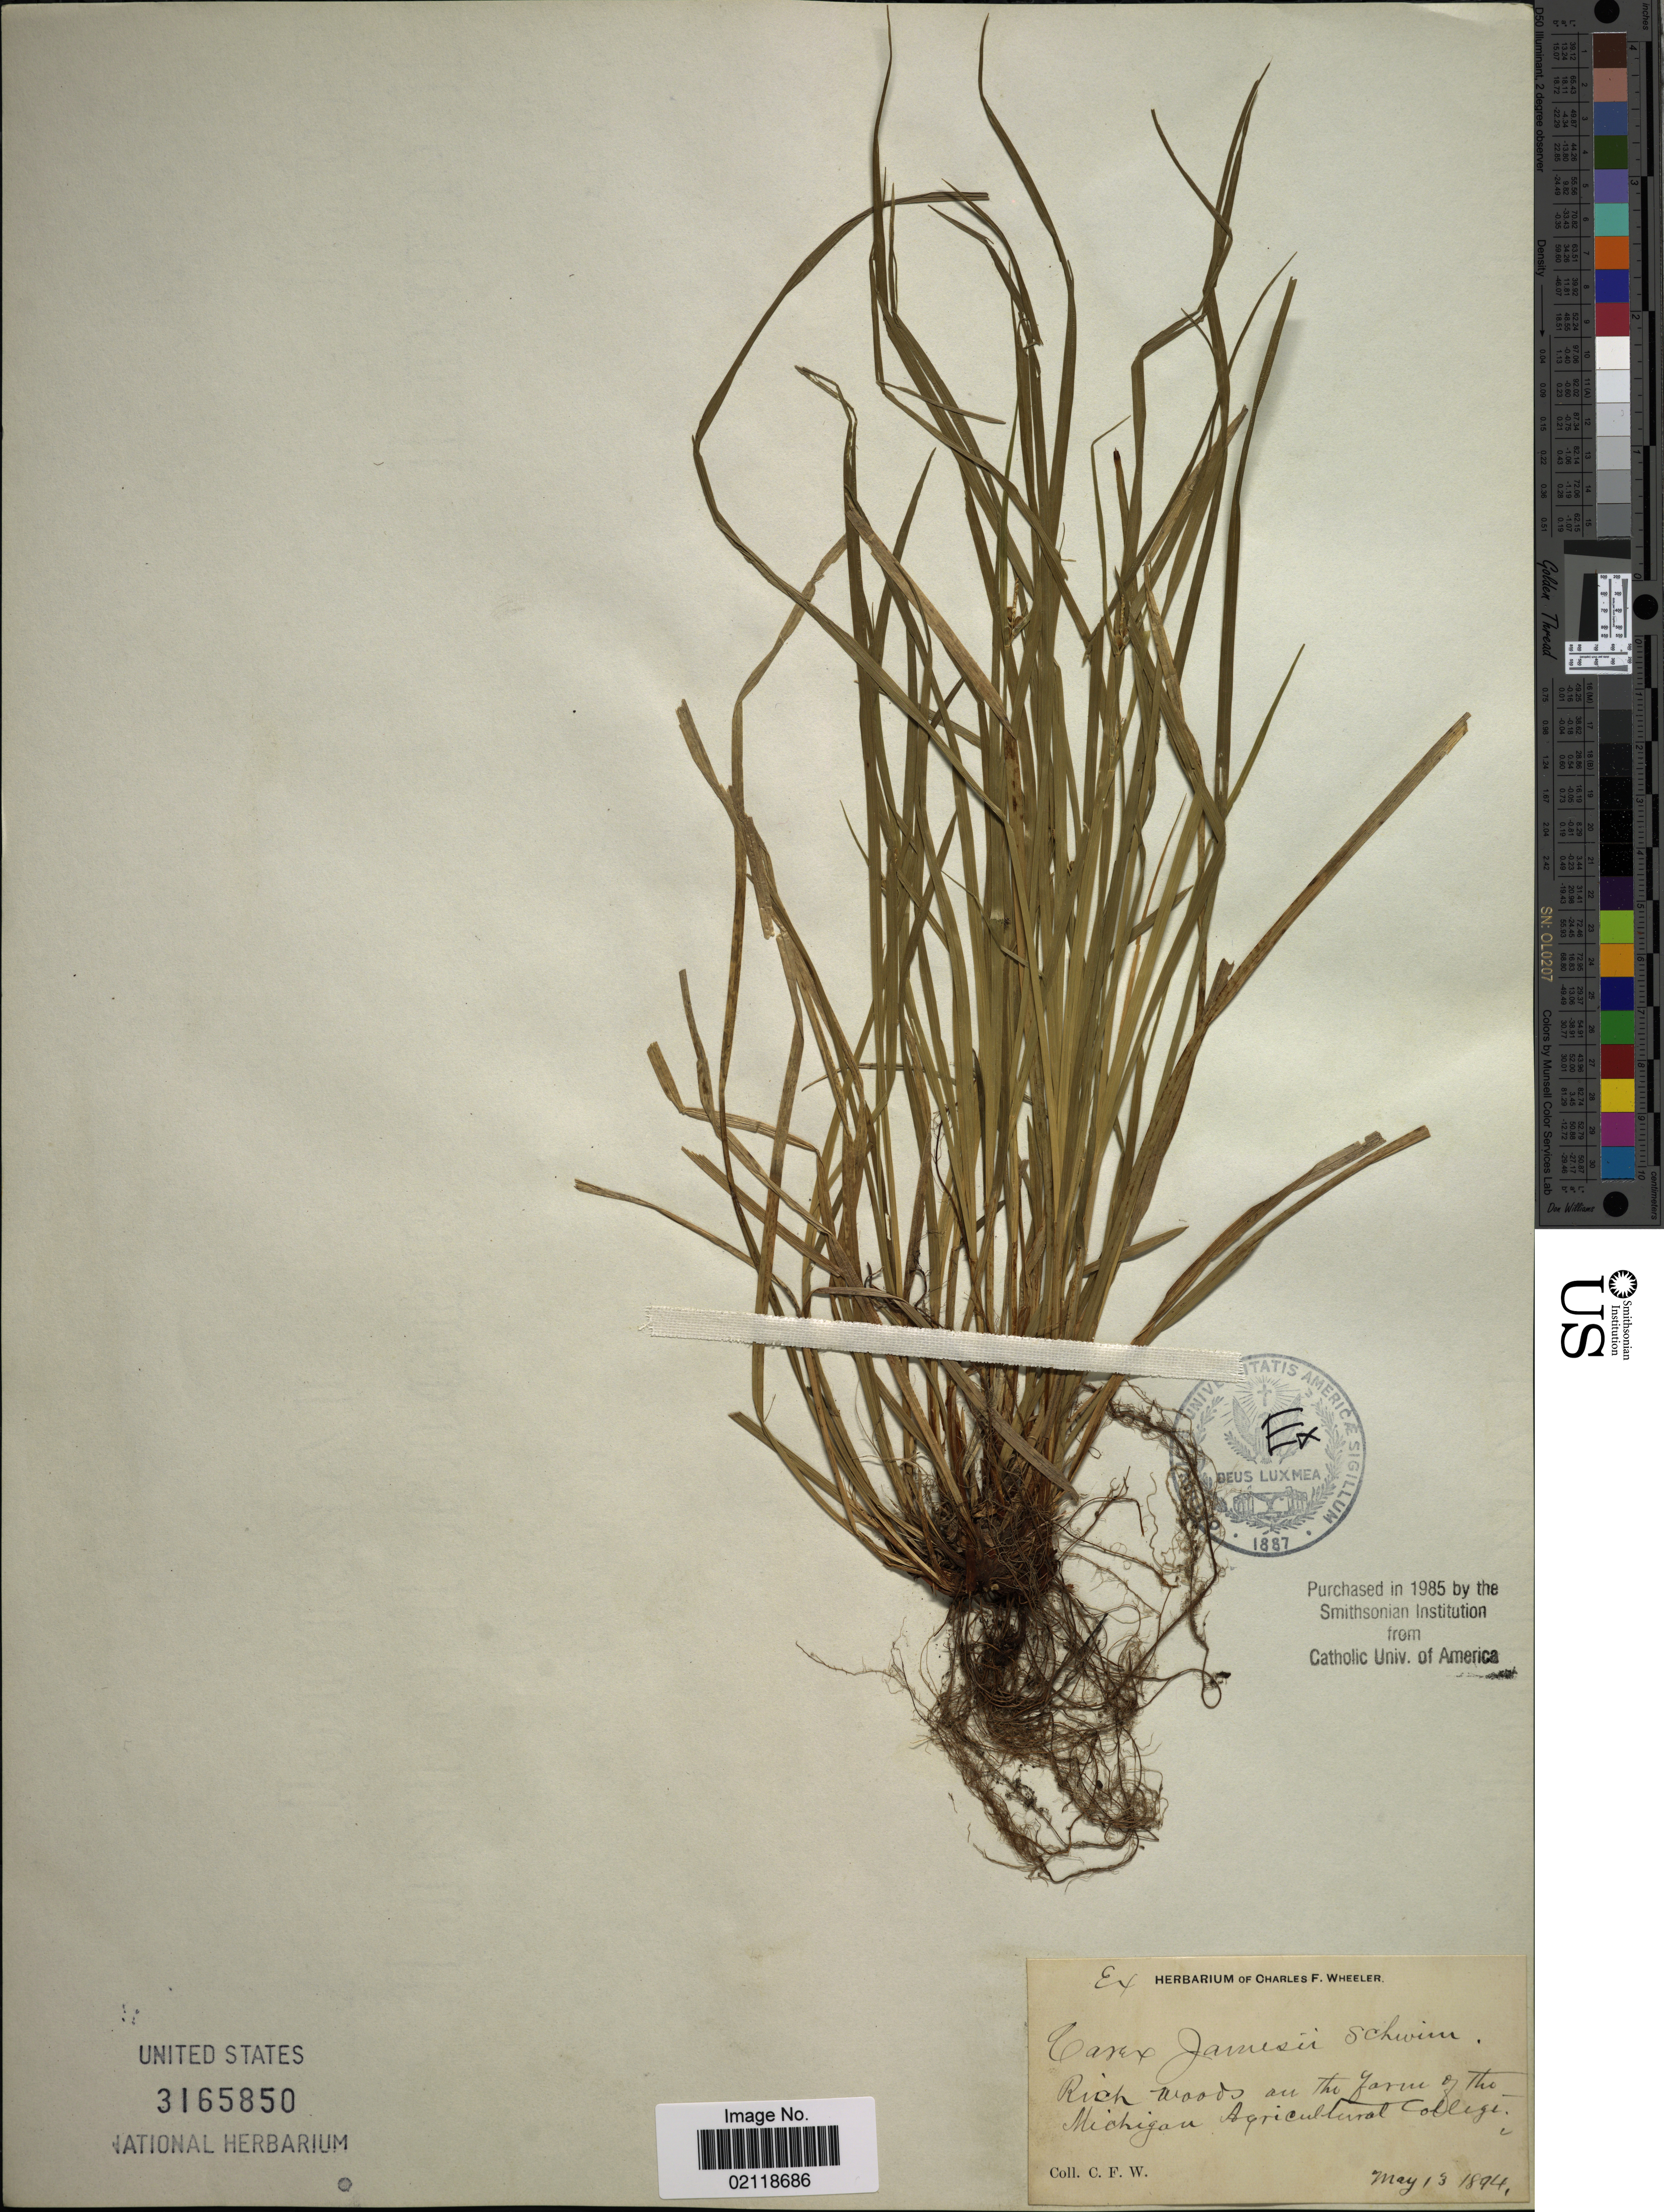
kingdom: Plantae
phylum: Tracheophyta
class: Liliopsida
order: Poales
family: Cyperaceae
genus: Carex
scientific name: Carex jamesii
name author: Schwein.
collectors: C. Wheeler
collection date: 1894-05-13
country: United States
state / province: Michigan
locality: Rich woods on the Farm of the Michigan Agricultural College.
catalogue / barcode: US 3165850